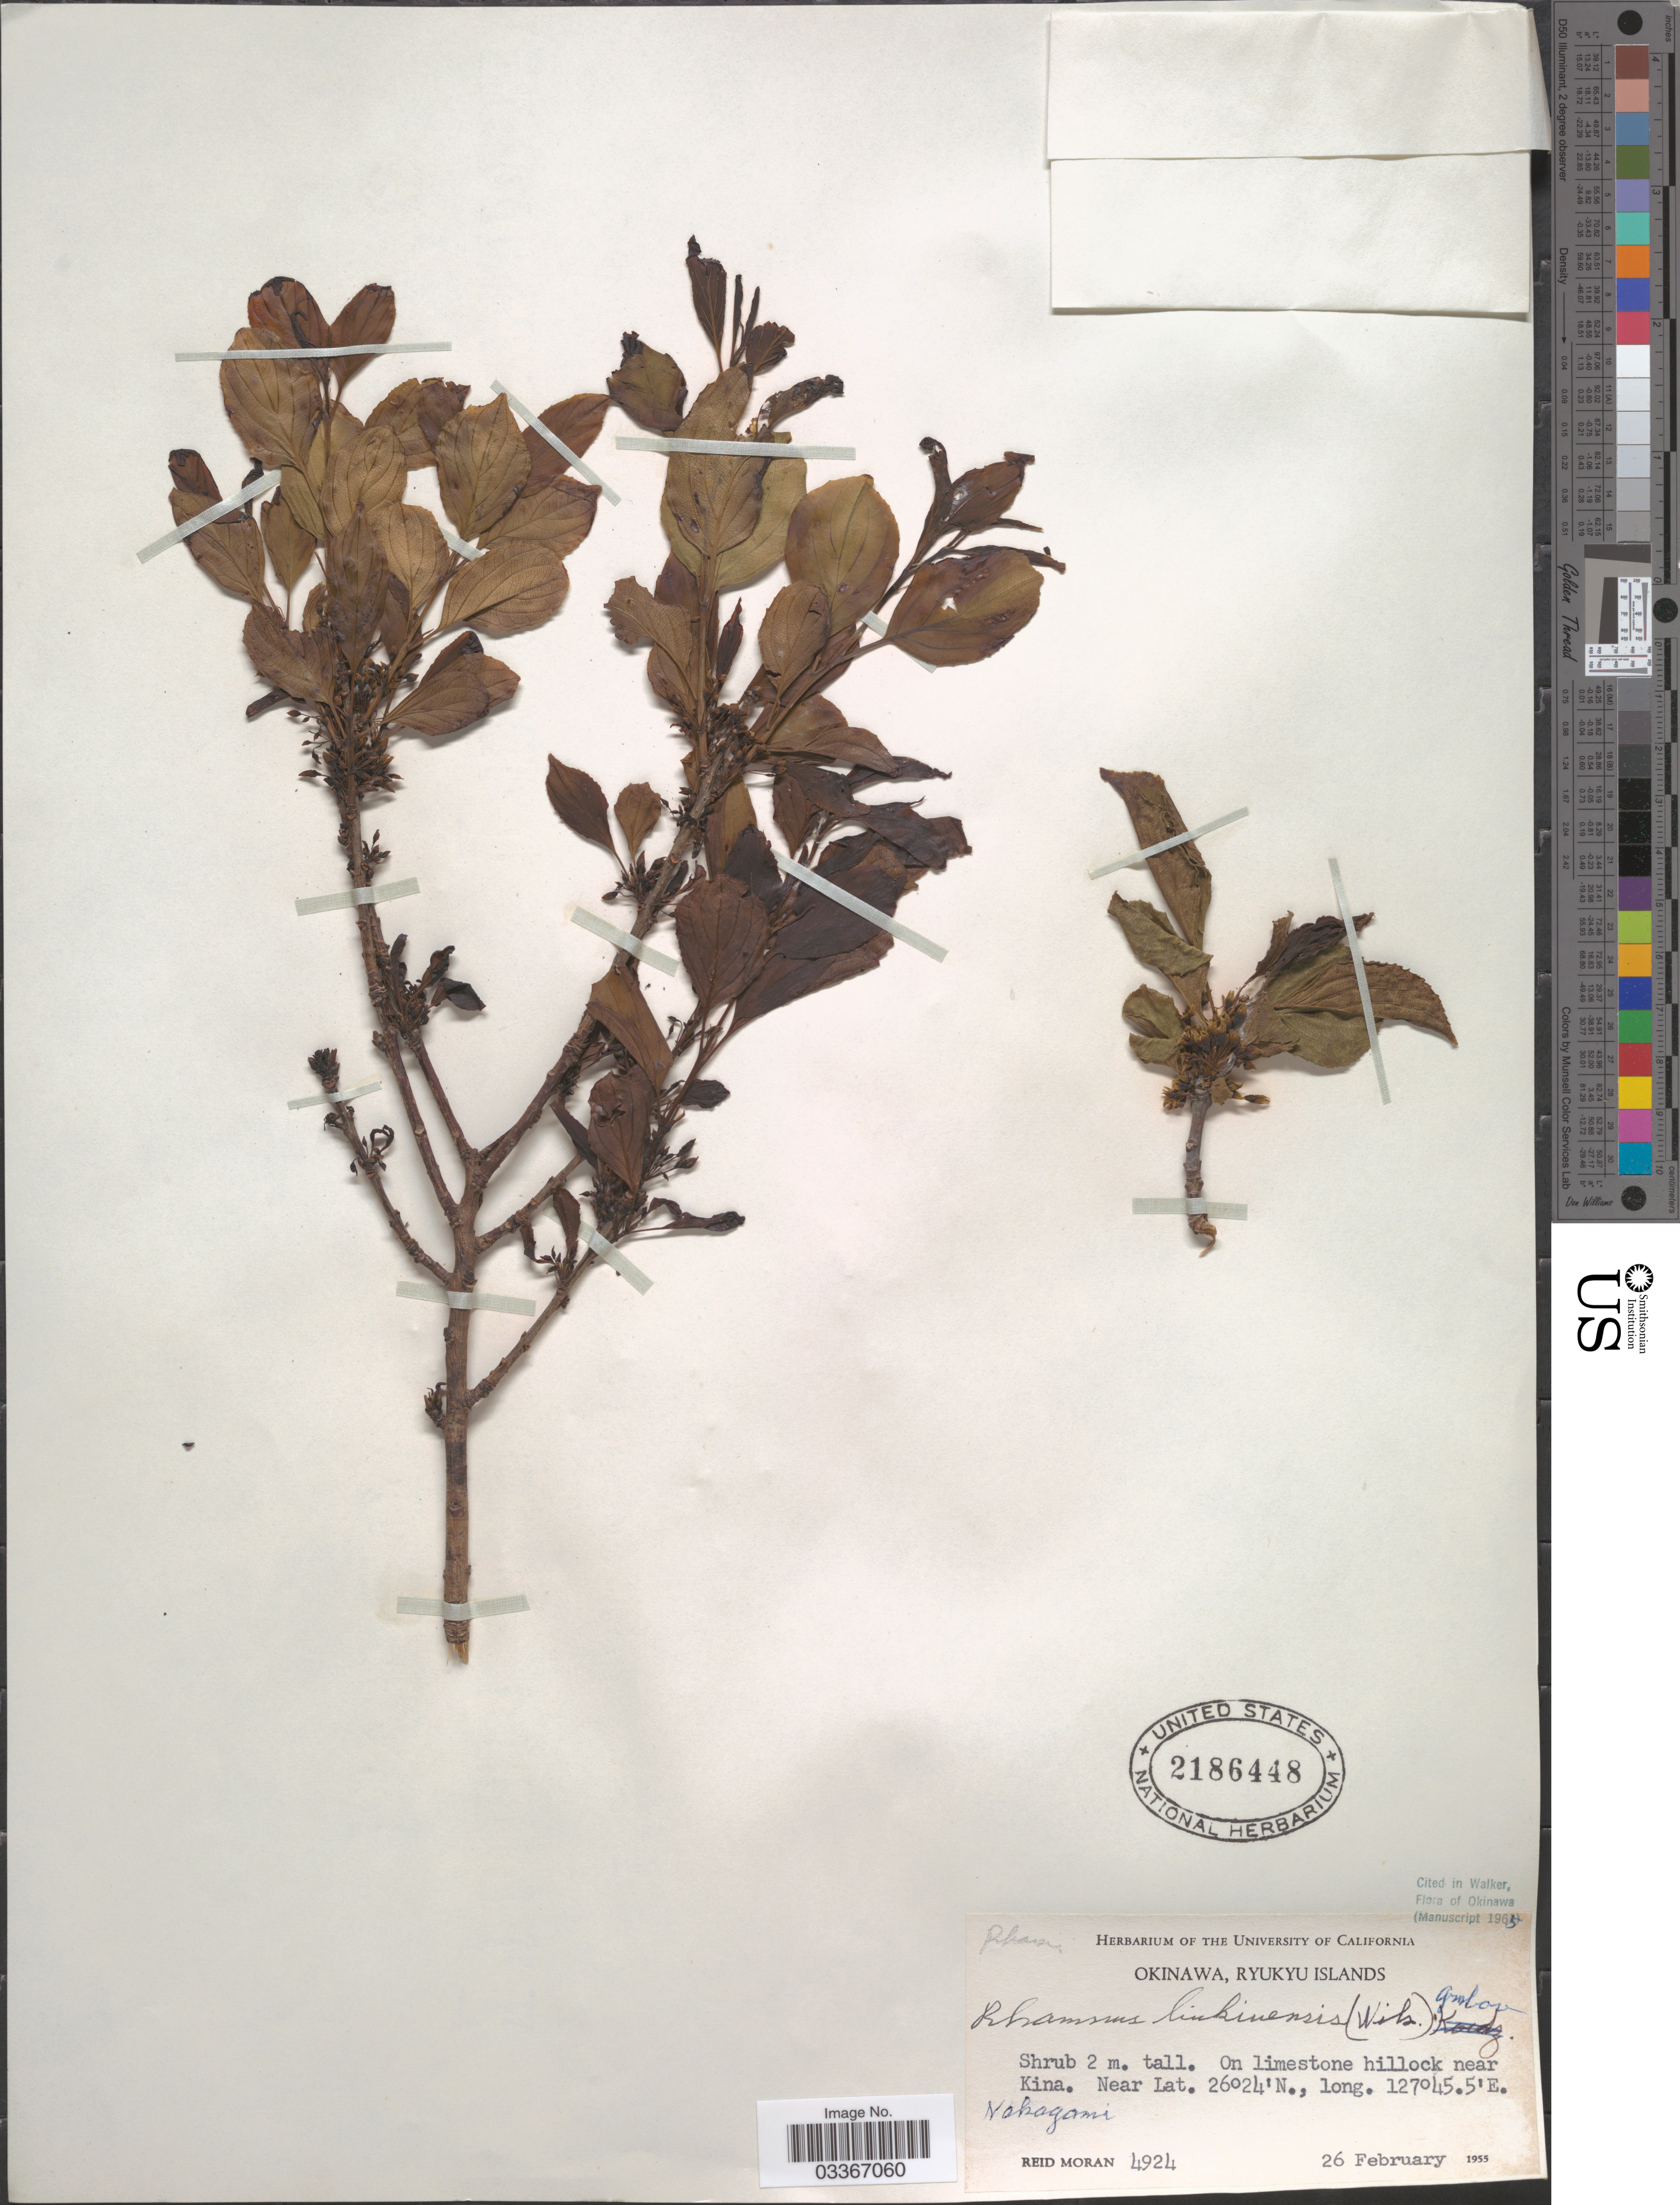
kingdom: Plantae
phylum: Tracheophyta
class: Magnoliopsida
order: Rosales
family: Rhamnaceae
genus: Rhamnus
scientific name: Rhamnus liukiuensis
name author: (E.H. Wilson) Koidz.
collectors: R. Moran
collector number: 4924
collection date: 1955-02-26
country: Japan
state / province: Okinawa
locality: Ryukyu Islands. On limestone hillock near Kina. Nakagami.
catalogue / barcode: US 2186448